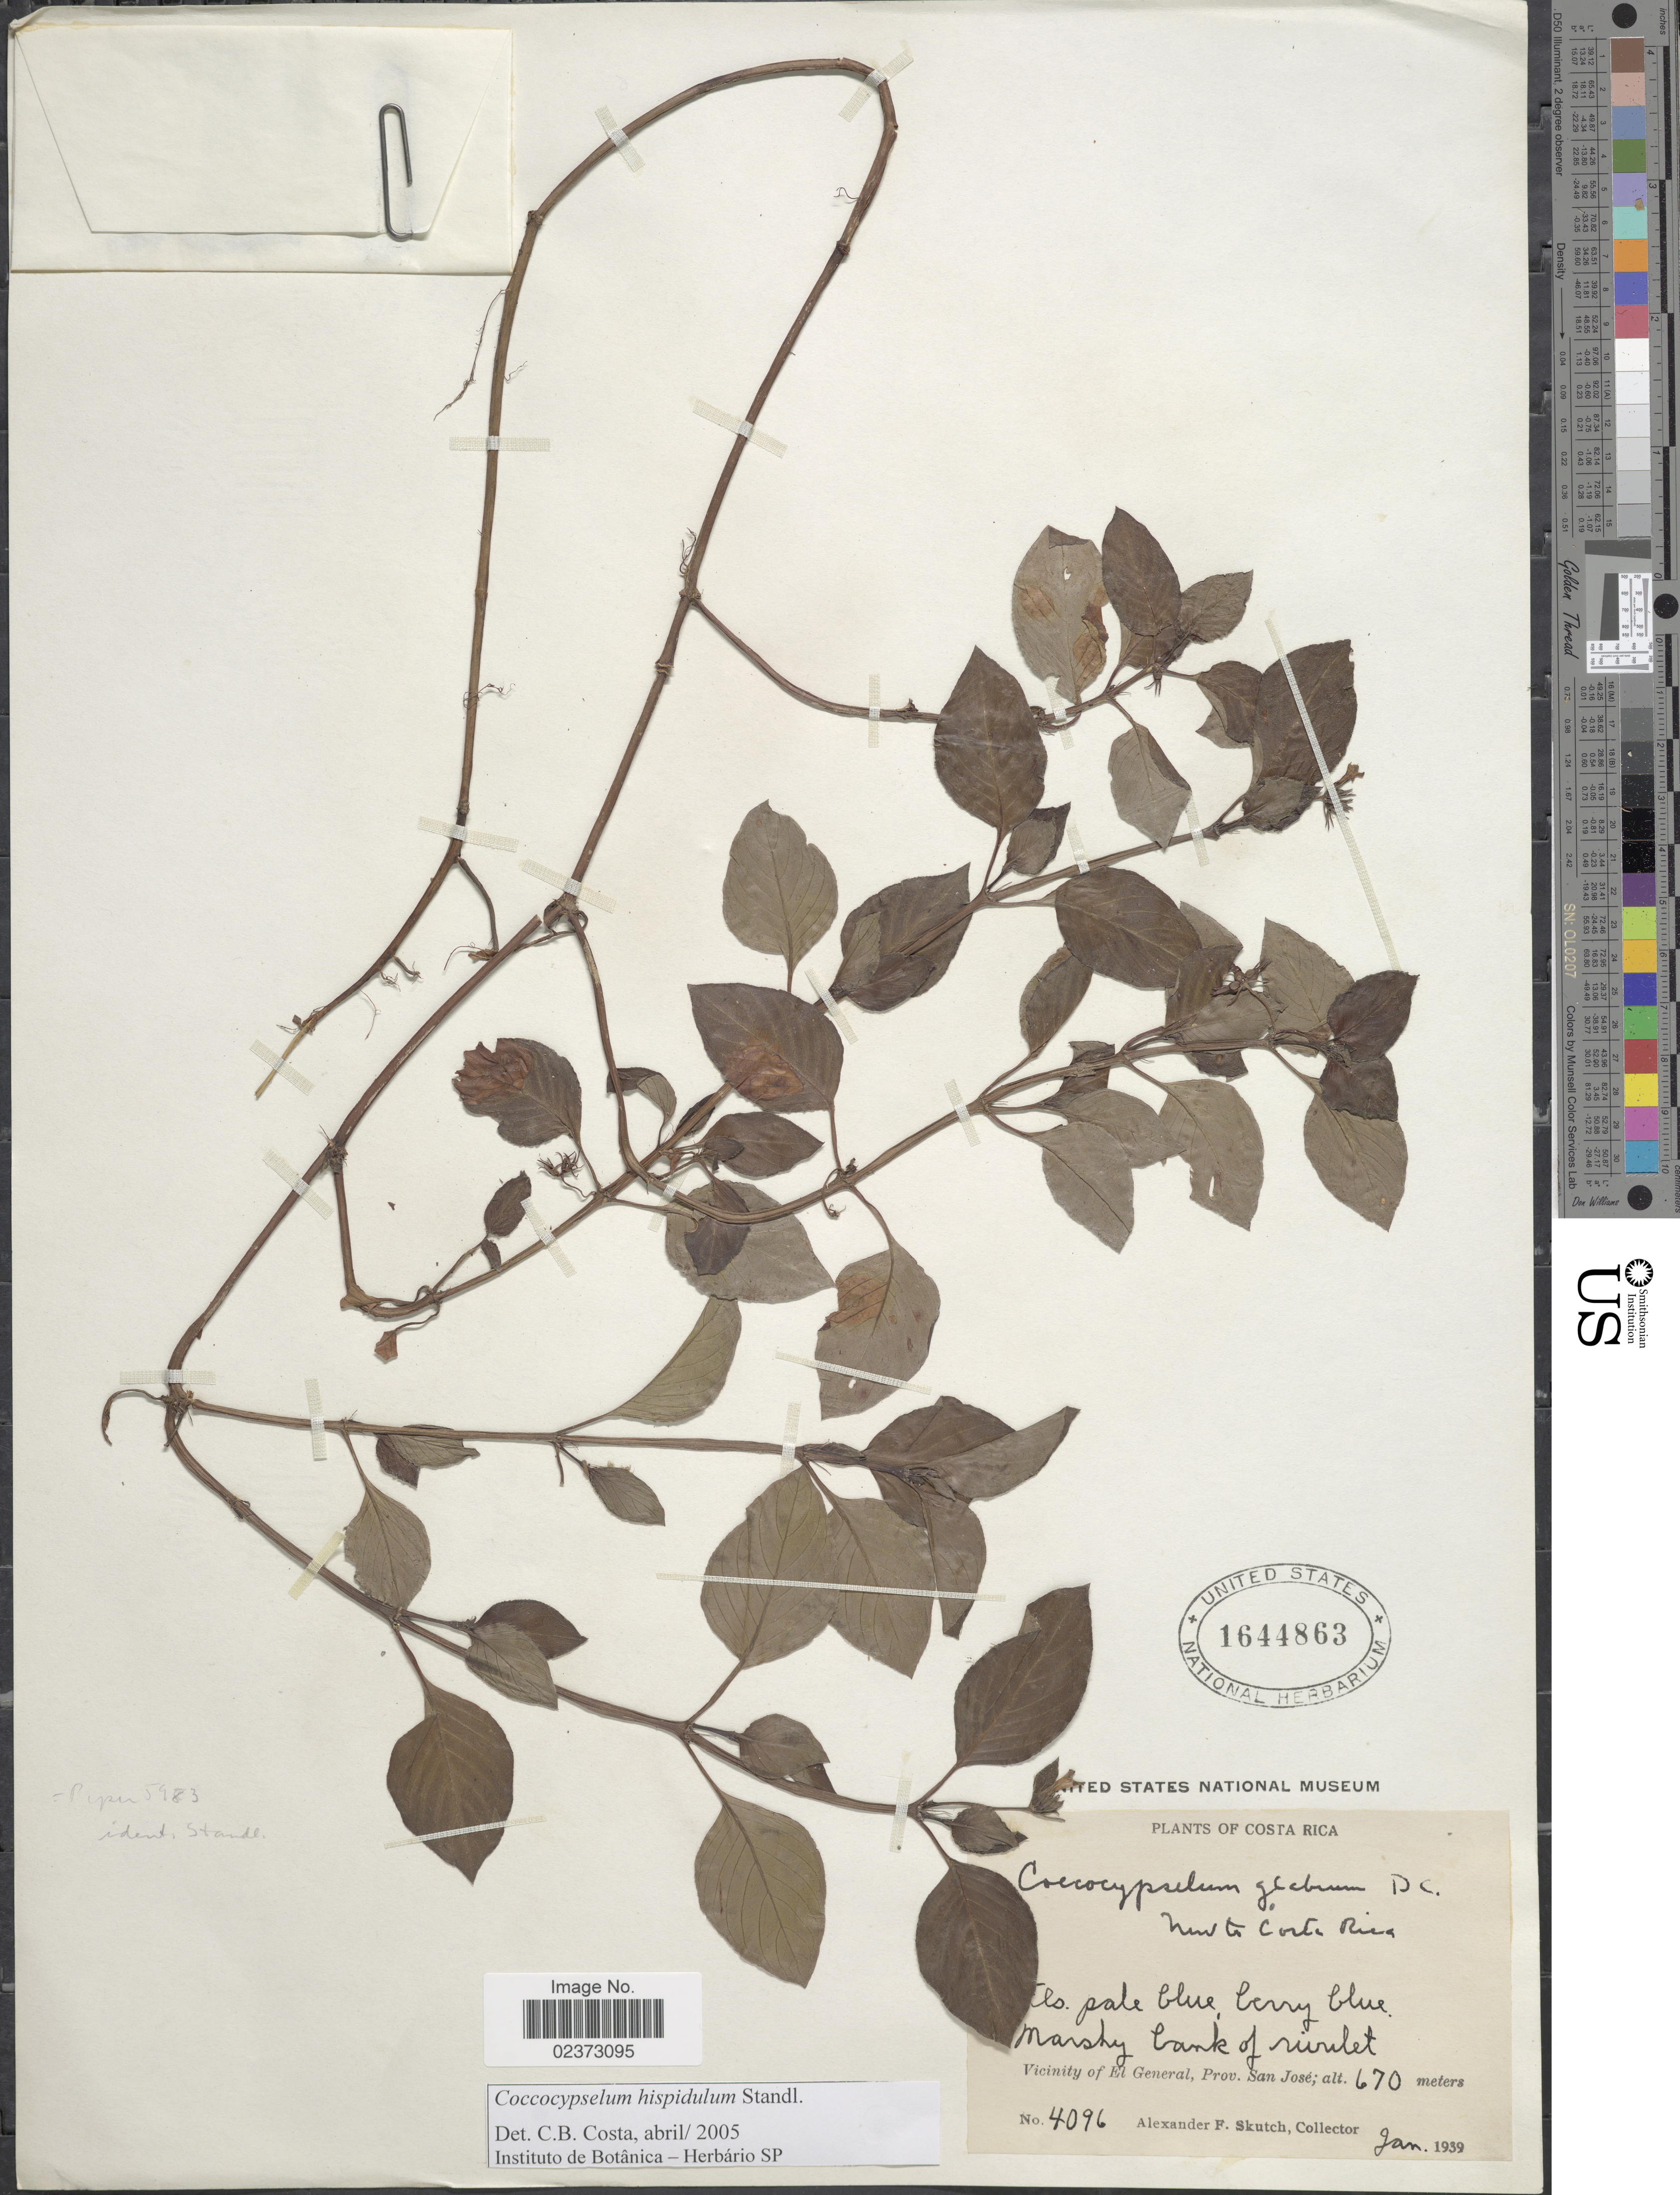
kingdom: Plantae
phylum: Tracheophyta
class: Magnoliopsida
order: Gentianales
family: Rubiaceae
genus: Coccocypselum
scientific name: Coccocypselum hispidulum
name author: (Standl.) Standl.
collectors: A. F. Skutch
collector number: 4096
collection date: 1939-01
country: Costa Rica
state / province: San José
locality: Vicinity of El General, Prov. San Jose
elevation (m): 670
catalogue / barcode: US 1644863